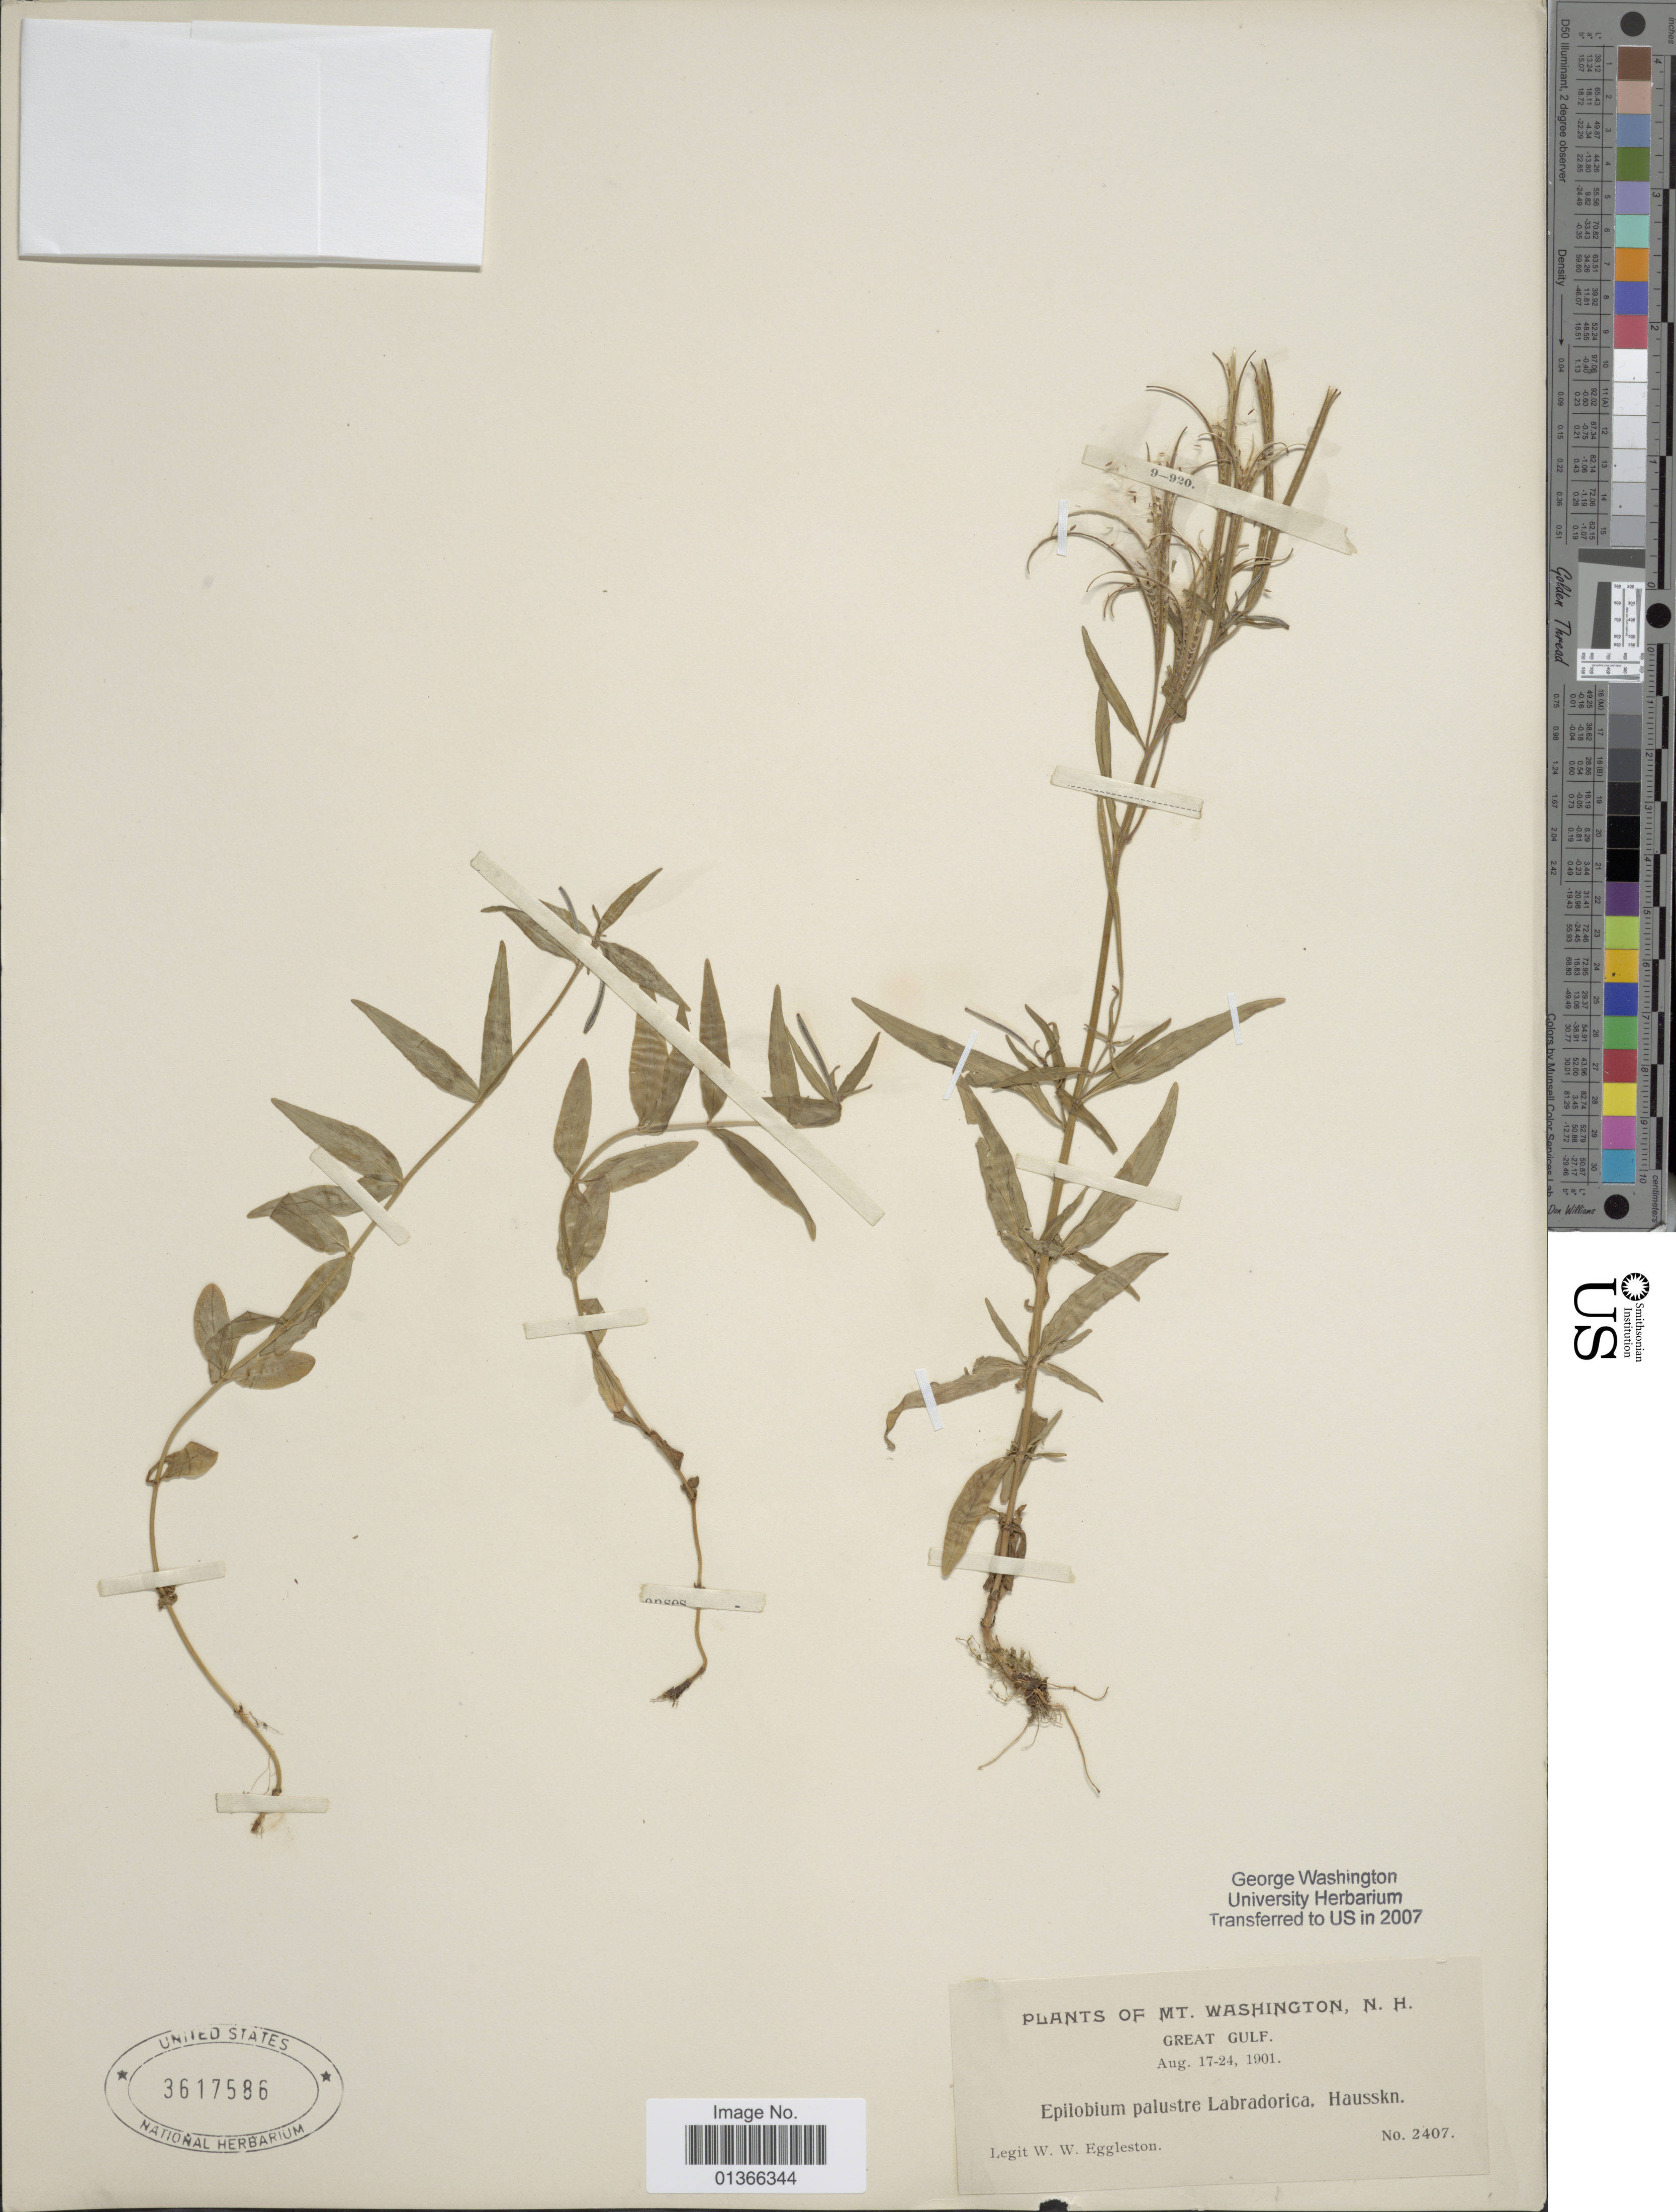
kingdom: Plantae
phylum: Tracheophyta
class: Magnoliopsida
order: Myrtales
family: Onagraceae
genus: Epilobium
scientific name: Epilobium sp.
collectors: W. W. Eggleston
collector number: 2407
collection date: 1901-08-17/1901-08-24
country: United States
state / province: Washington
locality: N.H. Great Gulf.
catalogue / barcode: US 3617586